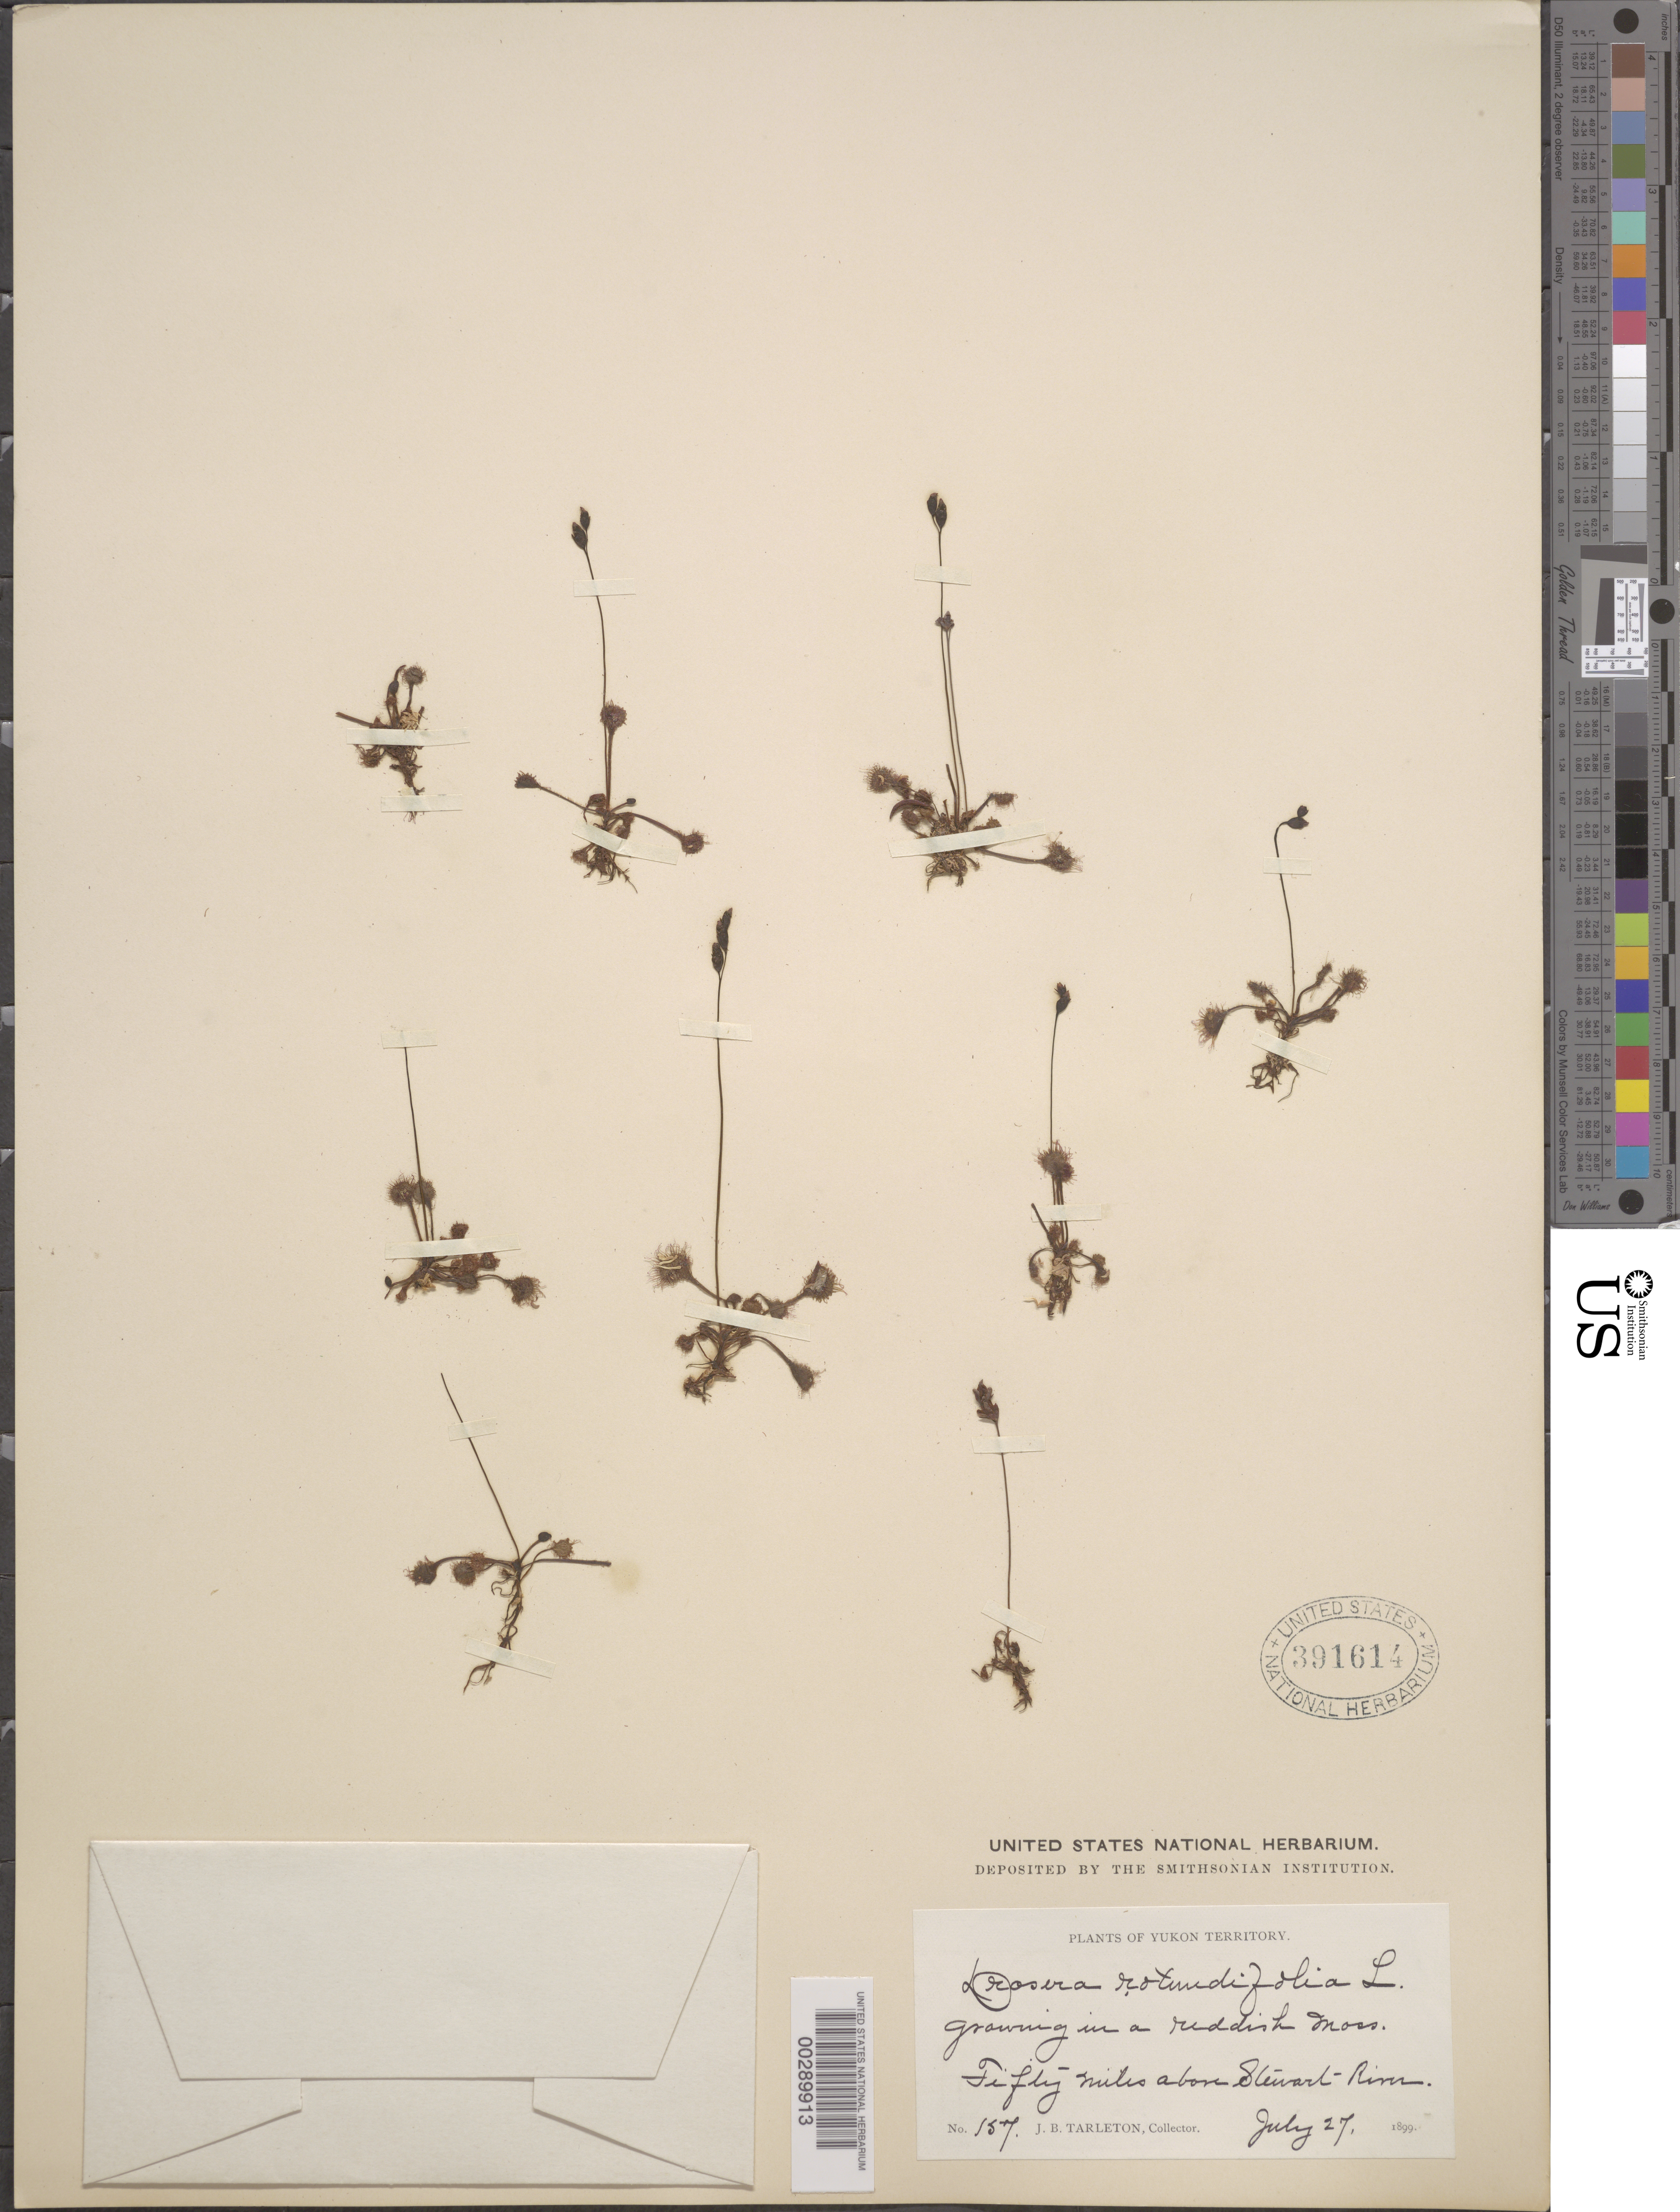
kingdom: Plantae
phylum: Tracheophyta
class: Magnoliopsida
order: Caryophyllales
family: Droseraceae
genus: Drosera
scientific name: Drosera rotundifolia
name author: L.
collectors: J. Tarleton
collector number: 157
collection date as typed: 27 Jul 1899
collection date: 1899-07-27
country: Canada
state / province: Yukon Territory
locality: Above stewart river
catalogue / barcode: US 391614